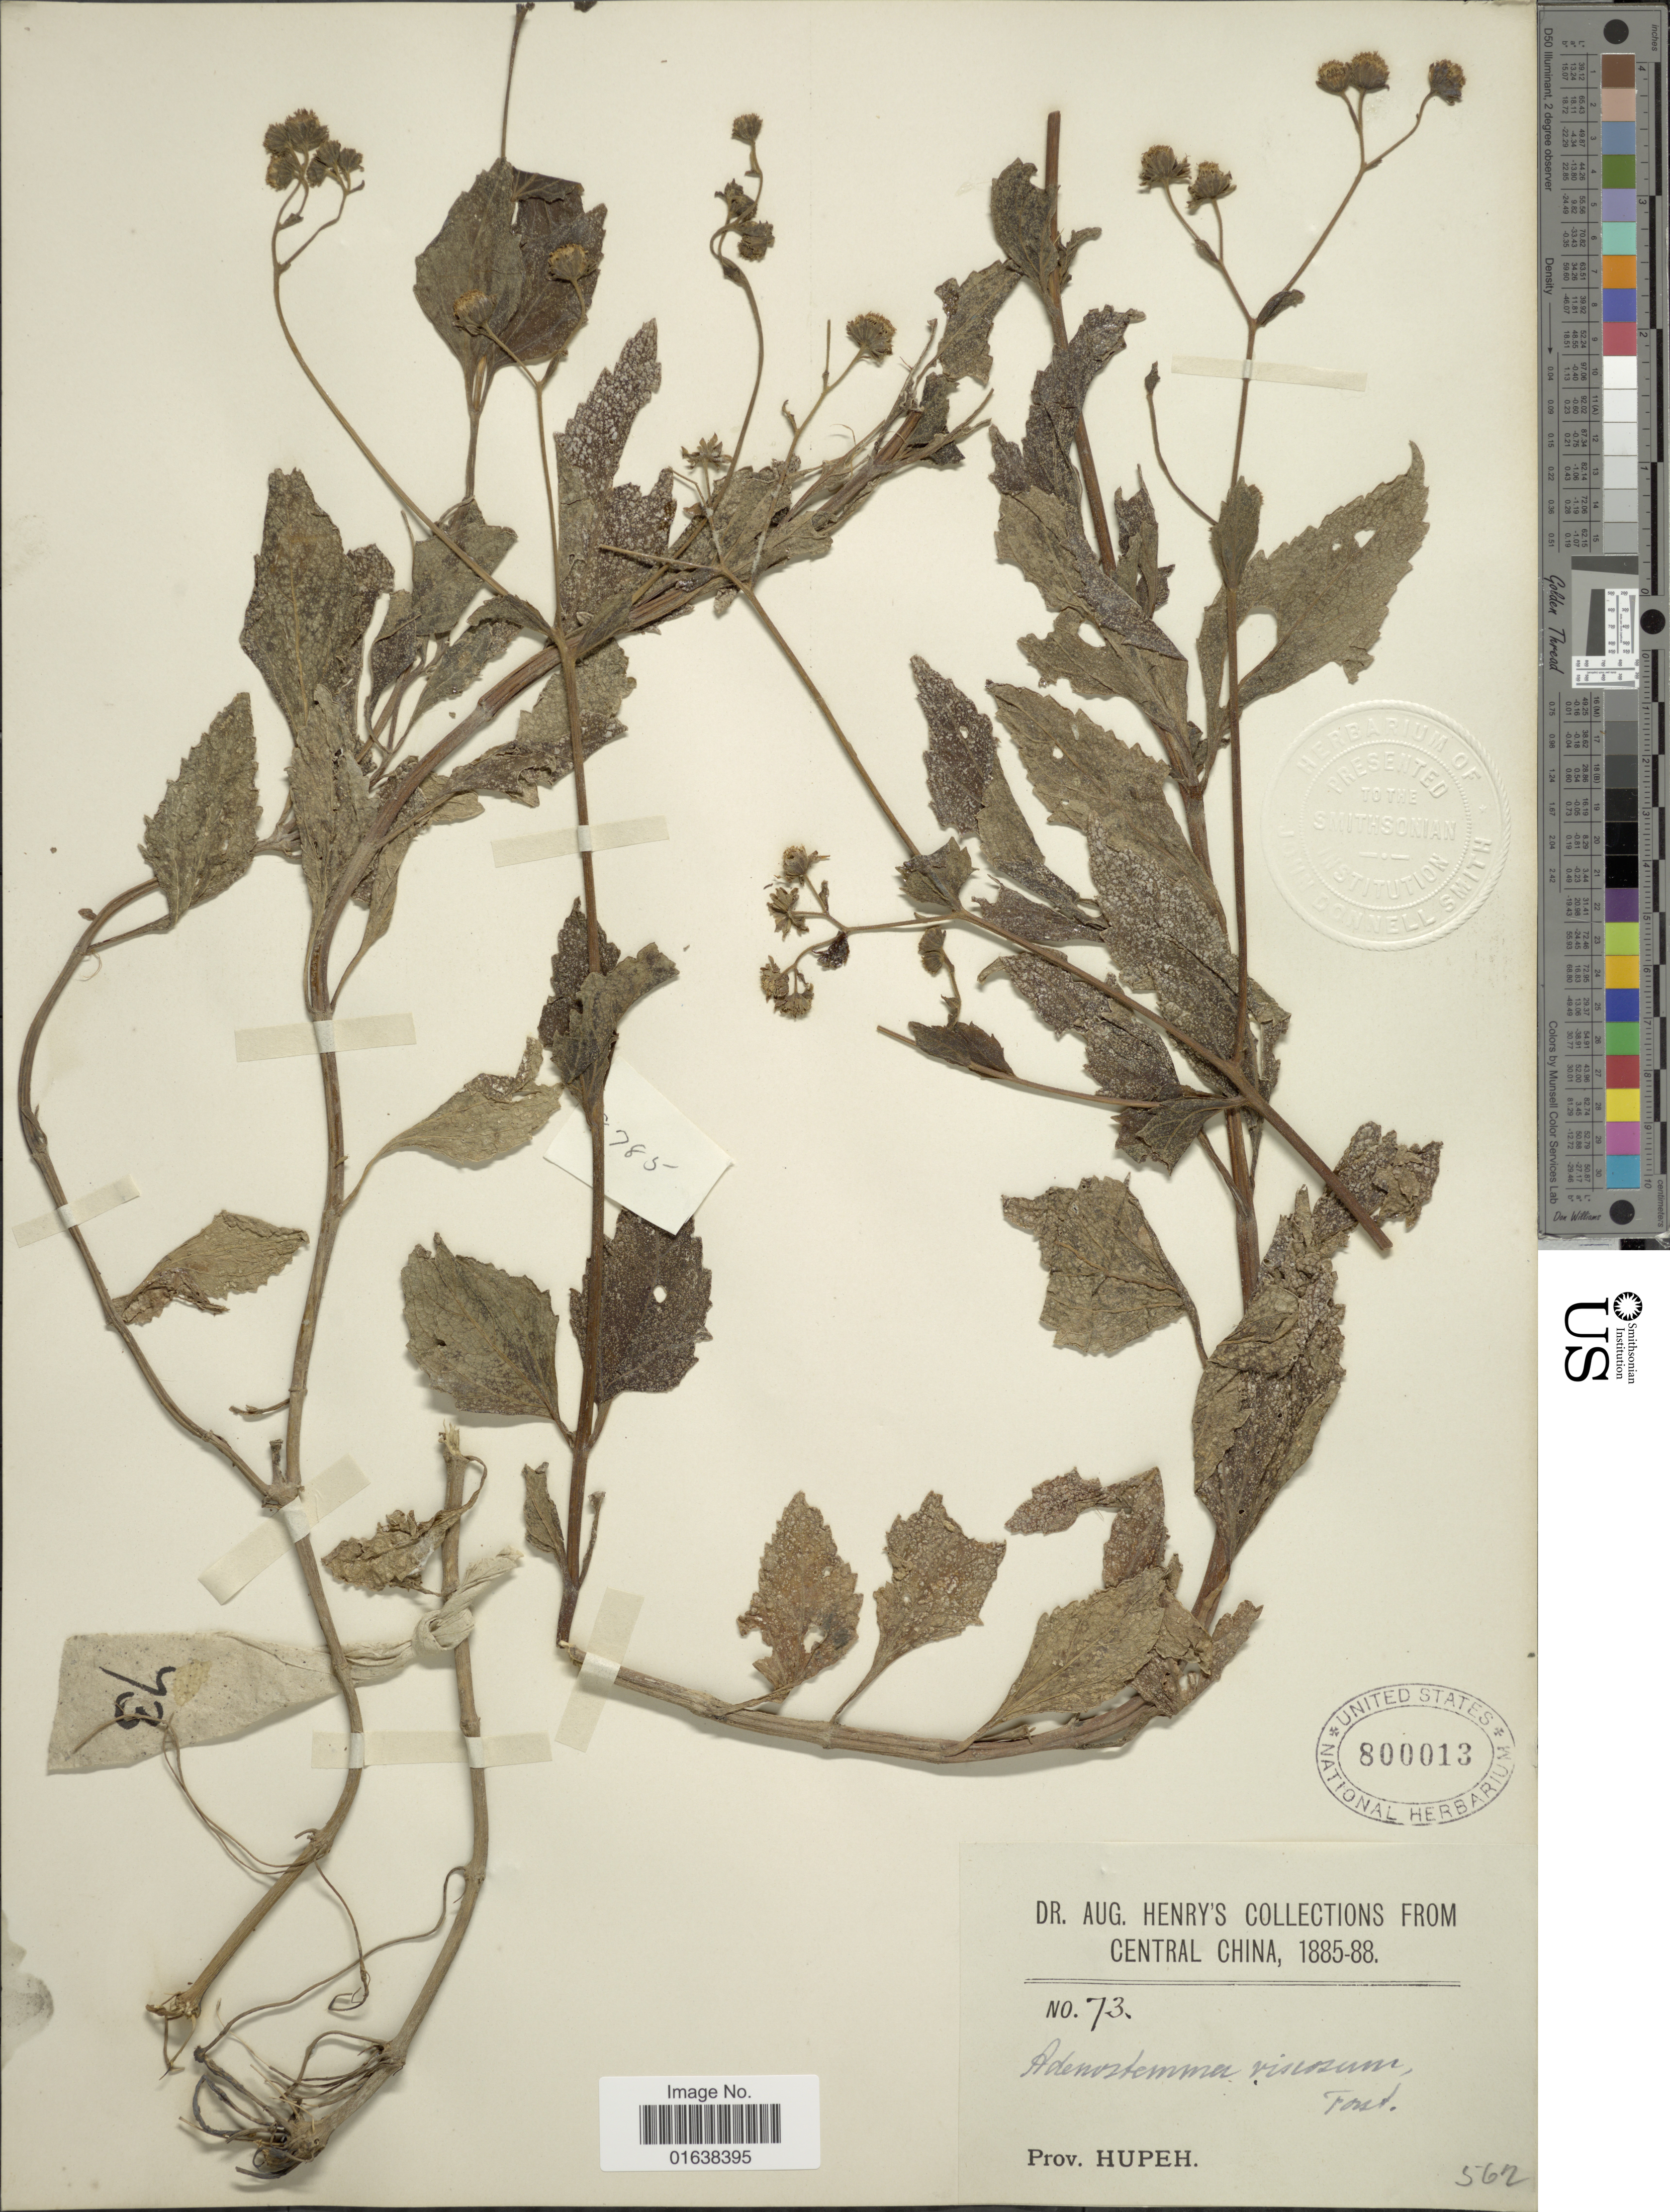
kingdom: Plantae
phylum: Tracheophyta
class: Magnoliopsida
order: Asterales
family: Asteraceae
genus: Adenostemma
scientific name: Adenostemma lavenia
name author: (L.) Kuntze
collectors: A. Henry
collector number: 73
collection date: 1885/1888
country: China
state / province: Hubei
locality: Central China. Prov. Hupeh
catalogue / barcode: US 800013